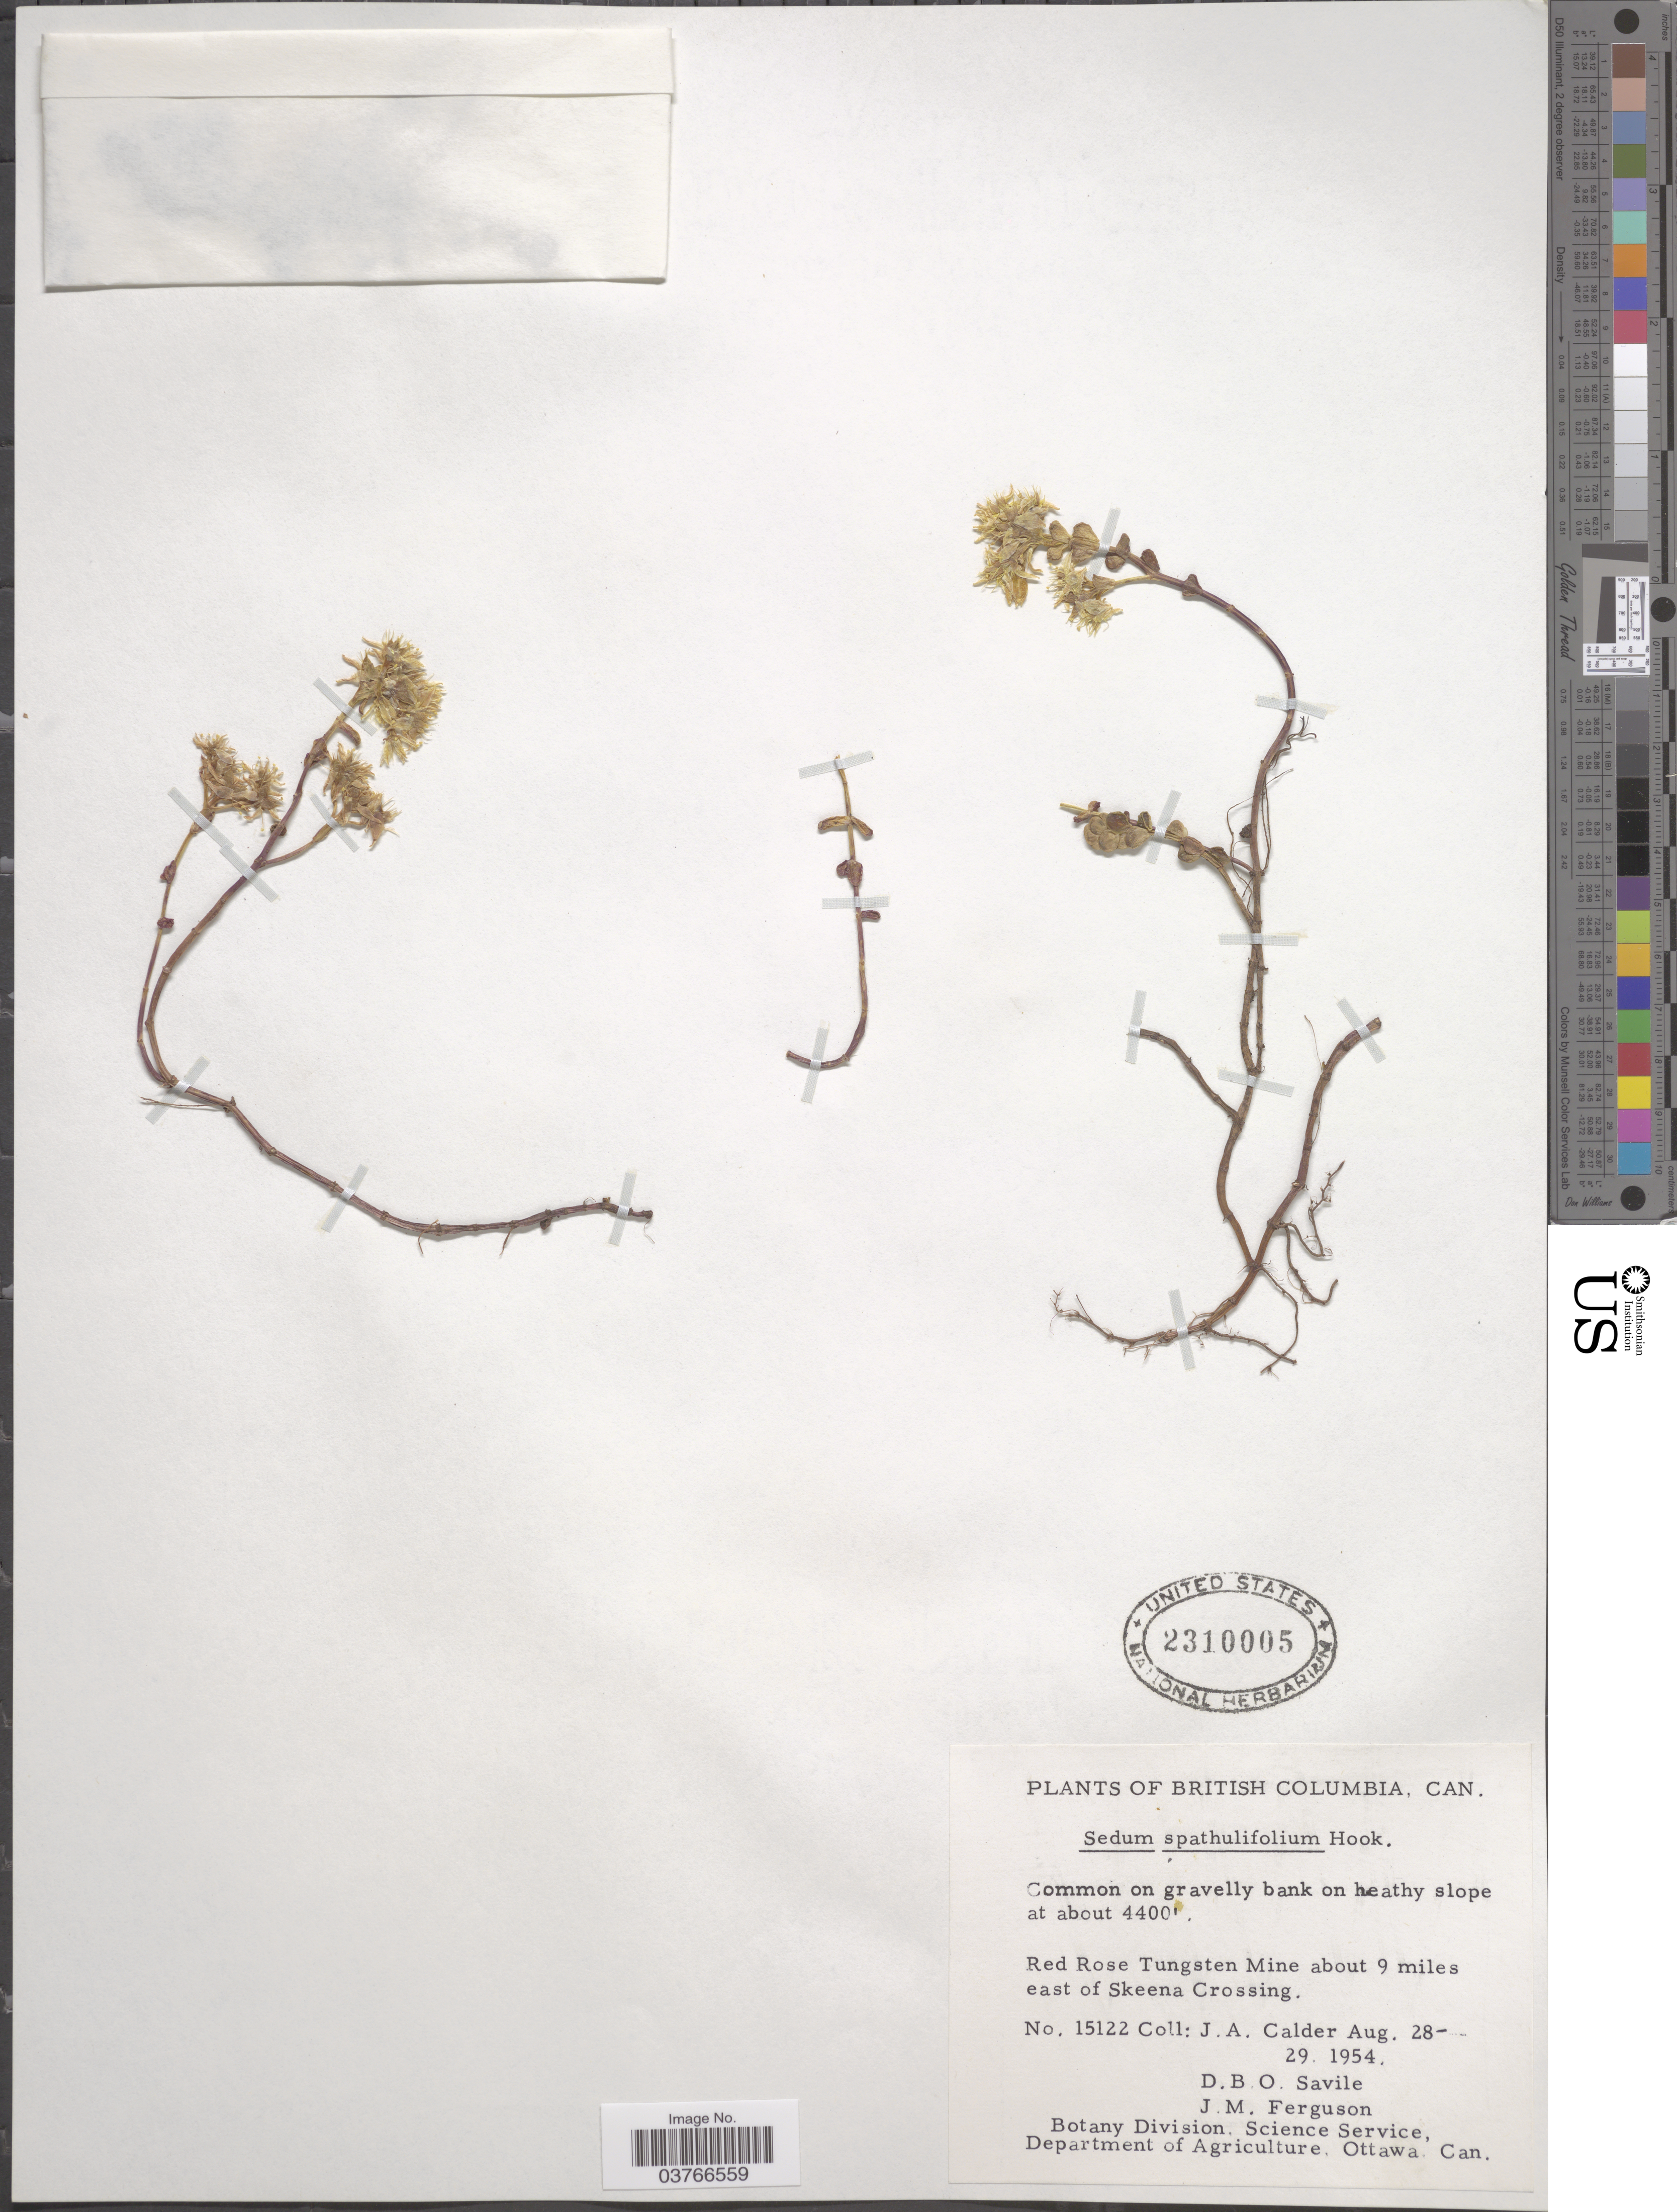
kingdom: Plantae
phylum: Tracheophyta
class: Magnoliopsida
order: Saxifragales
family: Crassulaceae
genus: Sedum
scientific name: Sedum spathulifolium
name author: Hook.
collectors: J. A. Calder, D. Savile & J. M. Ferguson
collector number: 15122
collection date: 1954-08-28/1954-08-29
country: Canada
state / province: British Columbia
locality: Red Rose Tungsten Mine about 9 miles east of Skeena Crossing.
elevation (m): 1341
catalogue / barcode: US 2310005